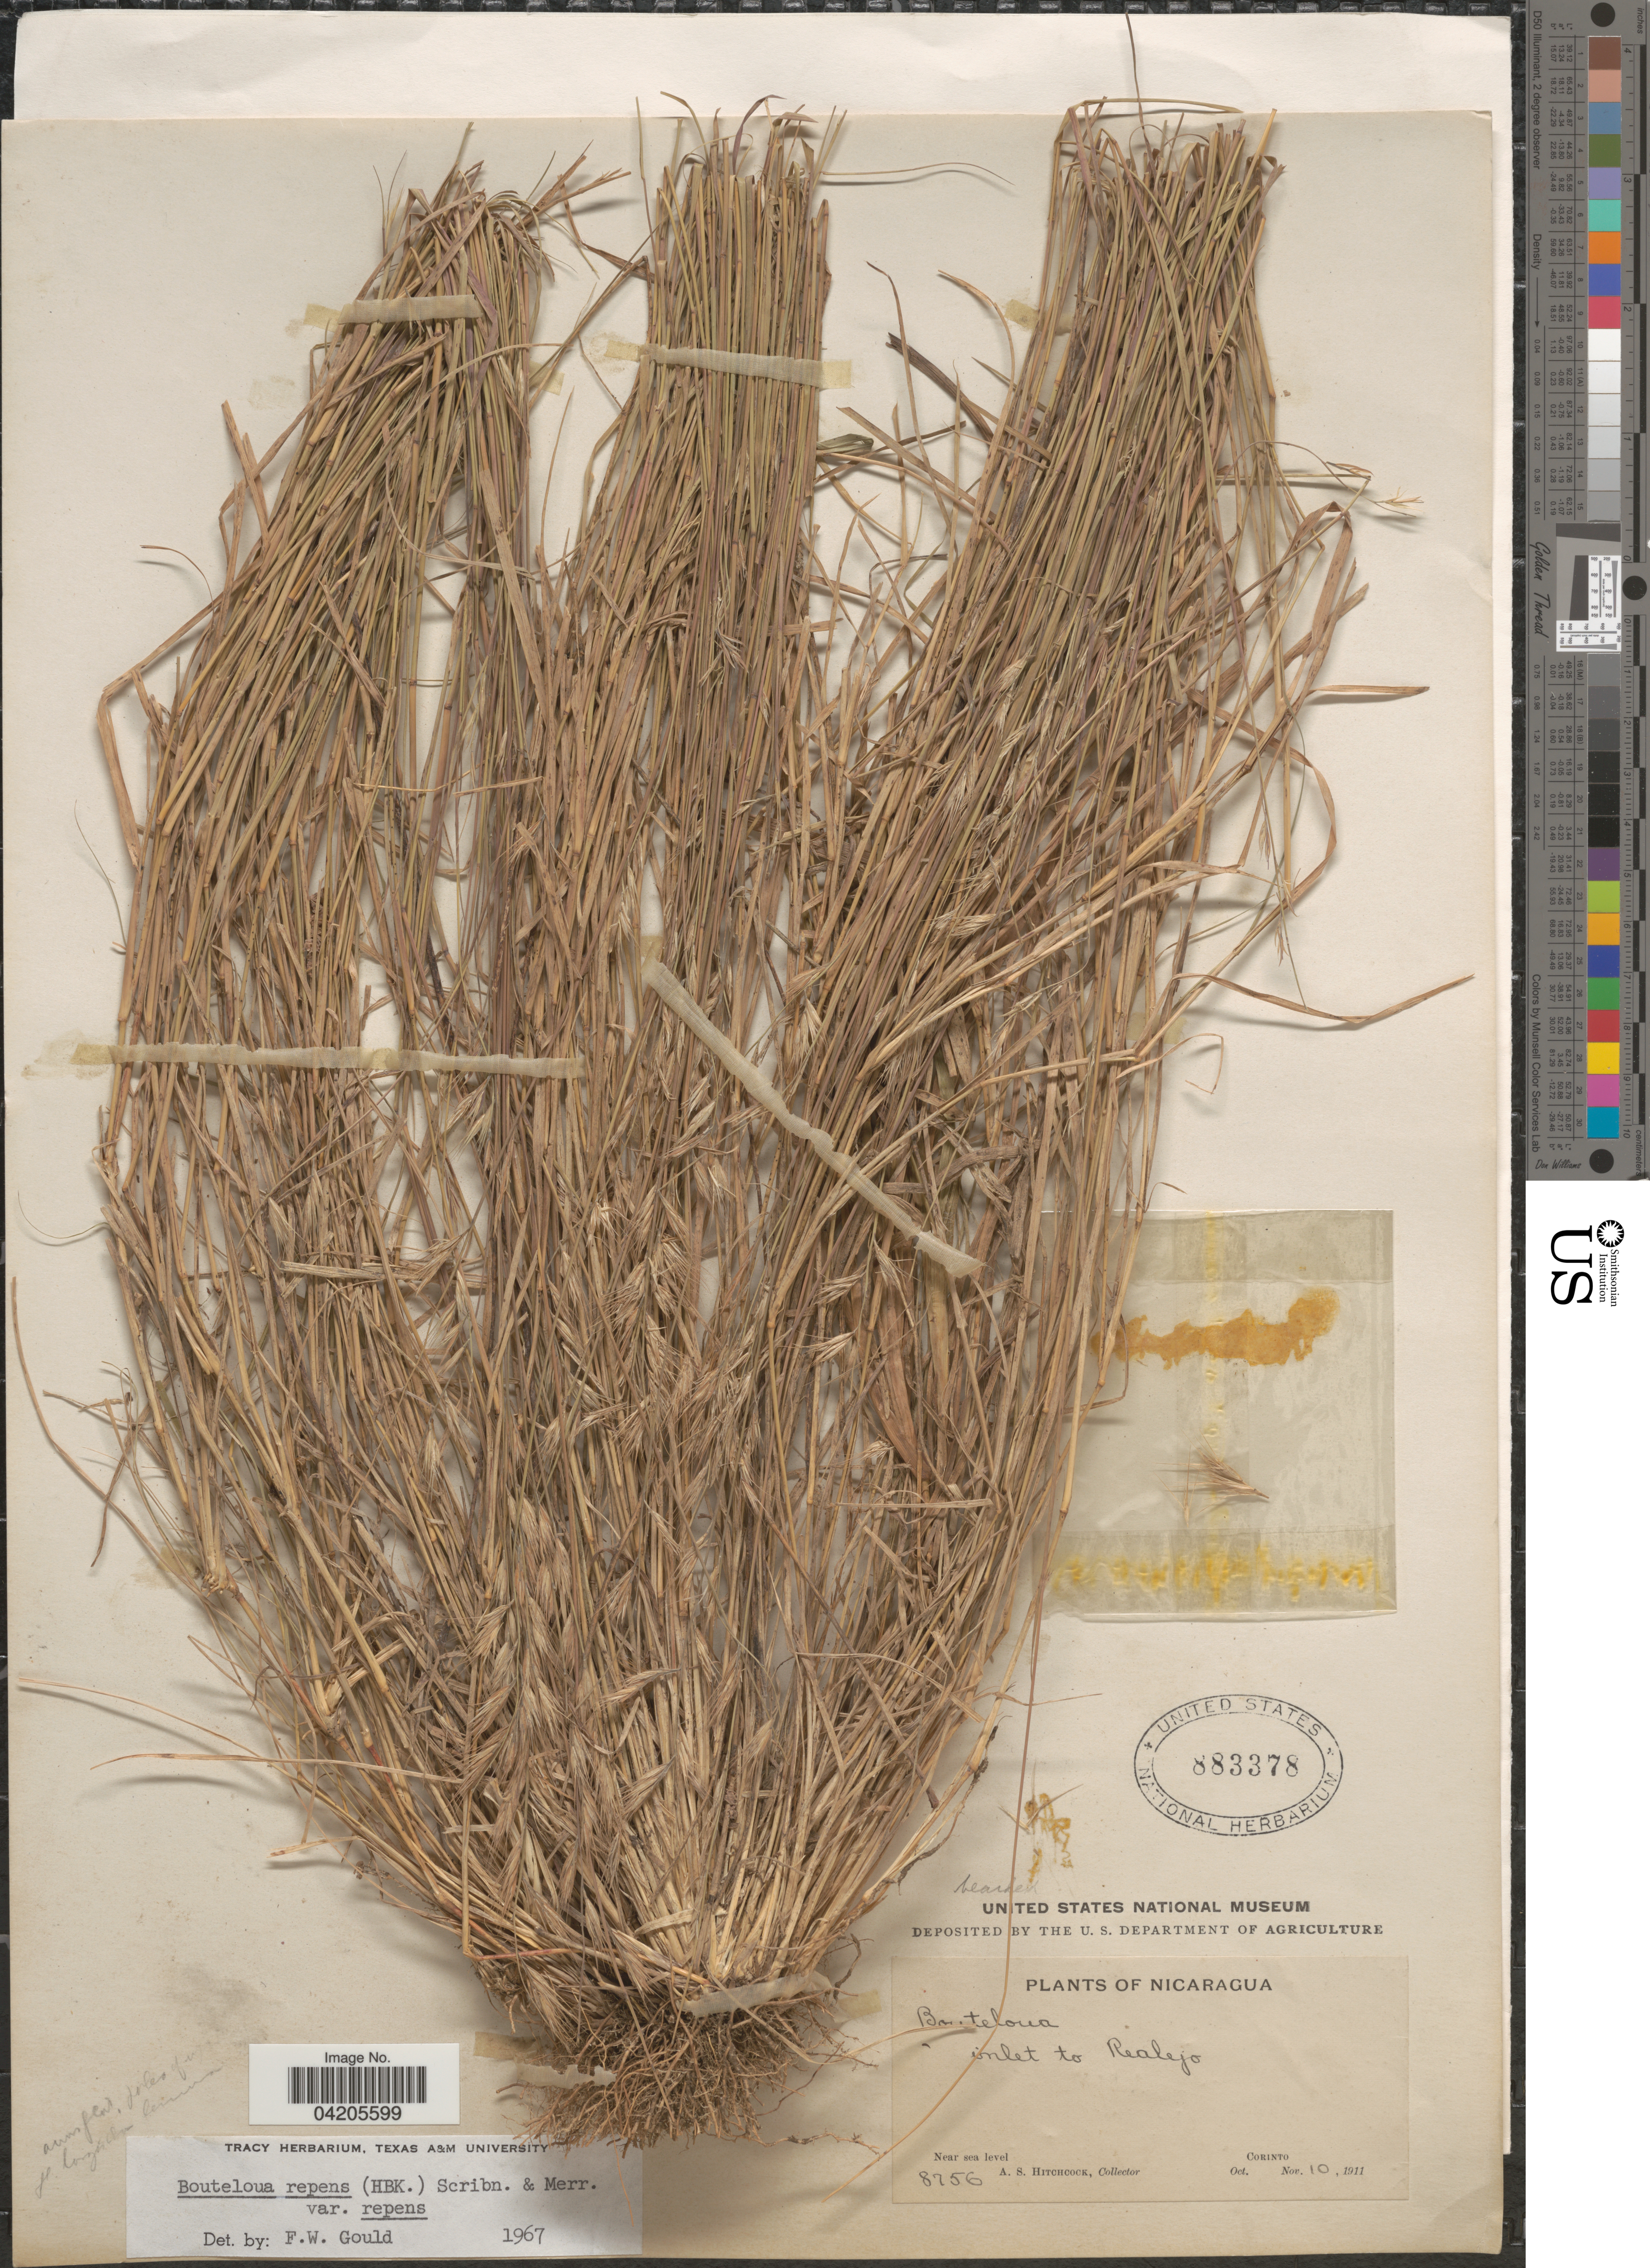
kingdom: Plantae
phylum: Tracheophyta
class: Liliopsida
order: Poales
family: Poaceae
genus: Bouteloua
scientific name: Bouteloua repens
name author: (Kunth) Scribn. & Merr.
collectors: A. S. Hitchcock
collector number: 8756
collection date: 1911-11-10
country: Nicaragua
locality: Corinto.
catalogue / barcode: US 883378